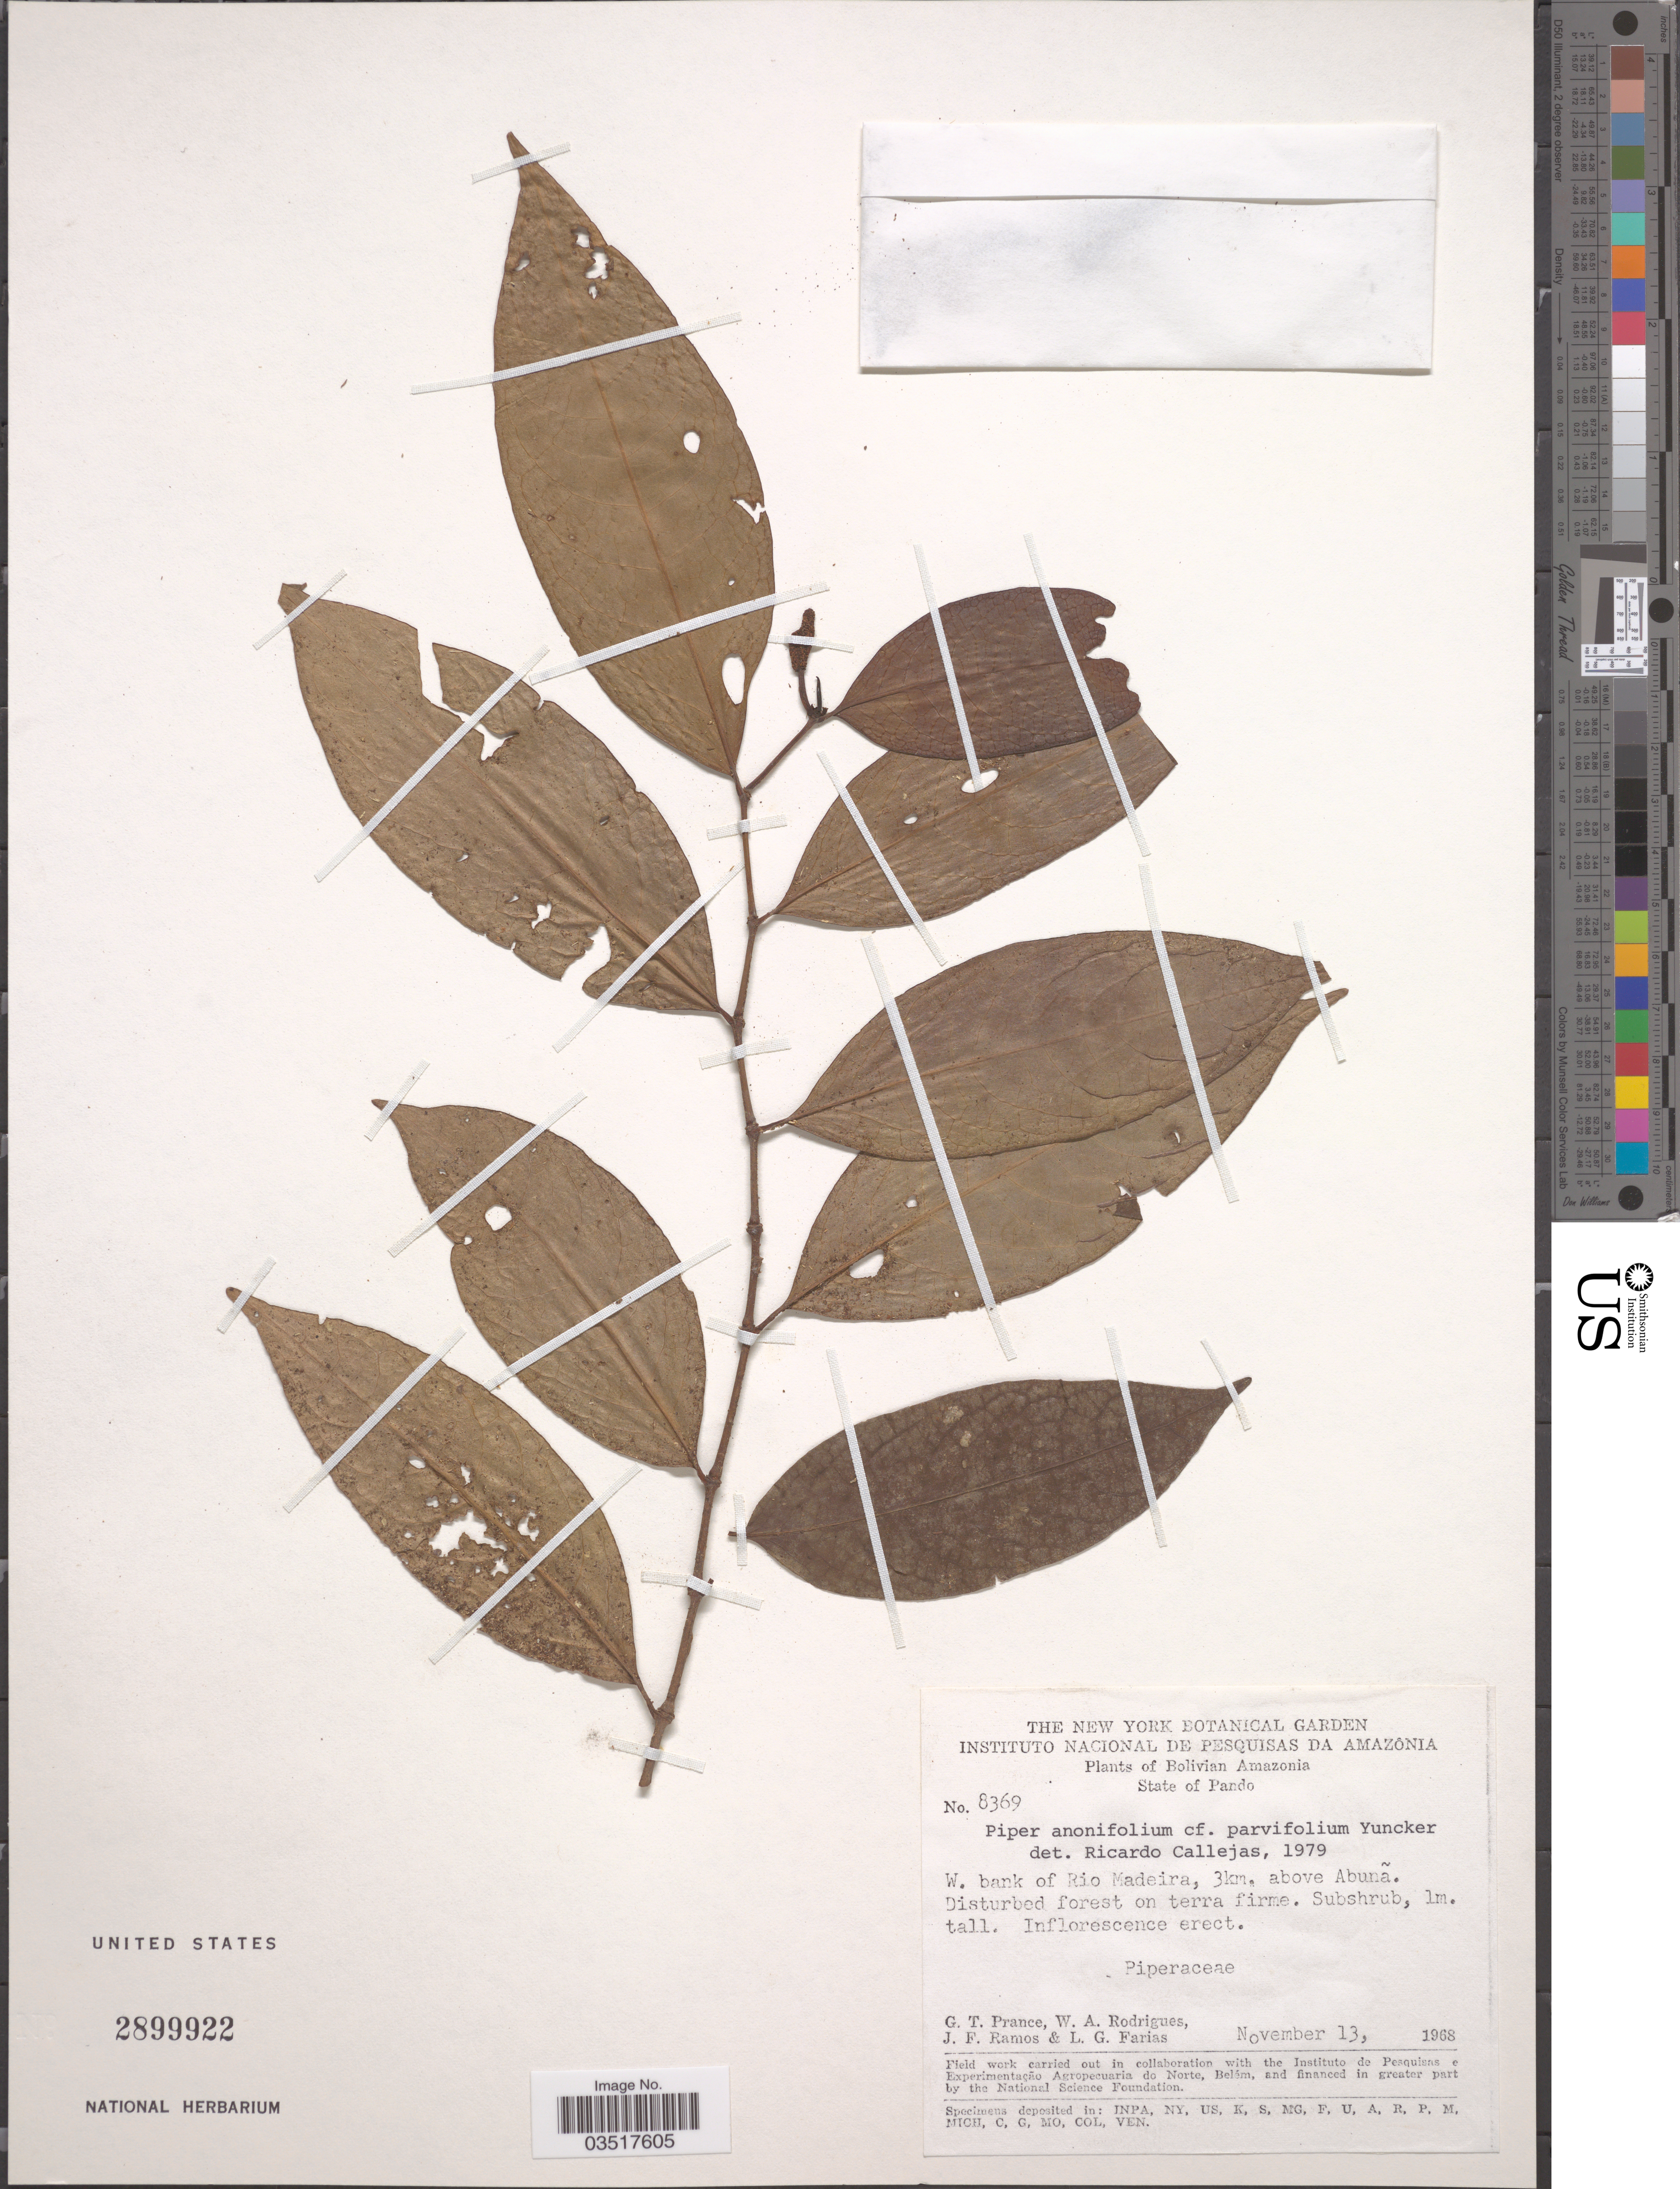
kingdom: Plantae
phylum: Tracheophyta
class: Magnoliopsida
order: Piperales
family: Piperaceae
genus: Piper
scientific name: Piper anonifolium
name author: (Kunth) C. DC.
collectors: G. T. Prance, W. A. Rodrigues, J. F. Ramos & L. G. Farias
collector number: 8369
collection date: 1968-11-13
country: Bolivia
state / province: Pando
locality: Bolivian Amazonia. W. bank of Rio Madeira, 3km. above Abunã.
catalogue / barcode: US 2899922